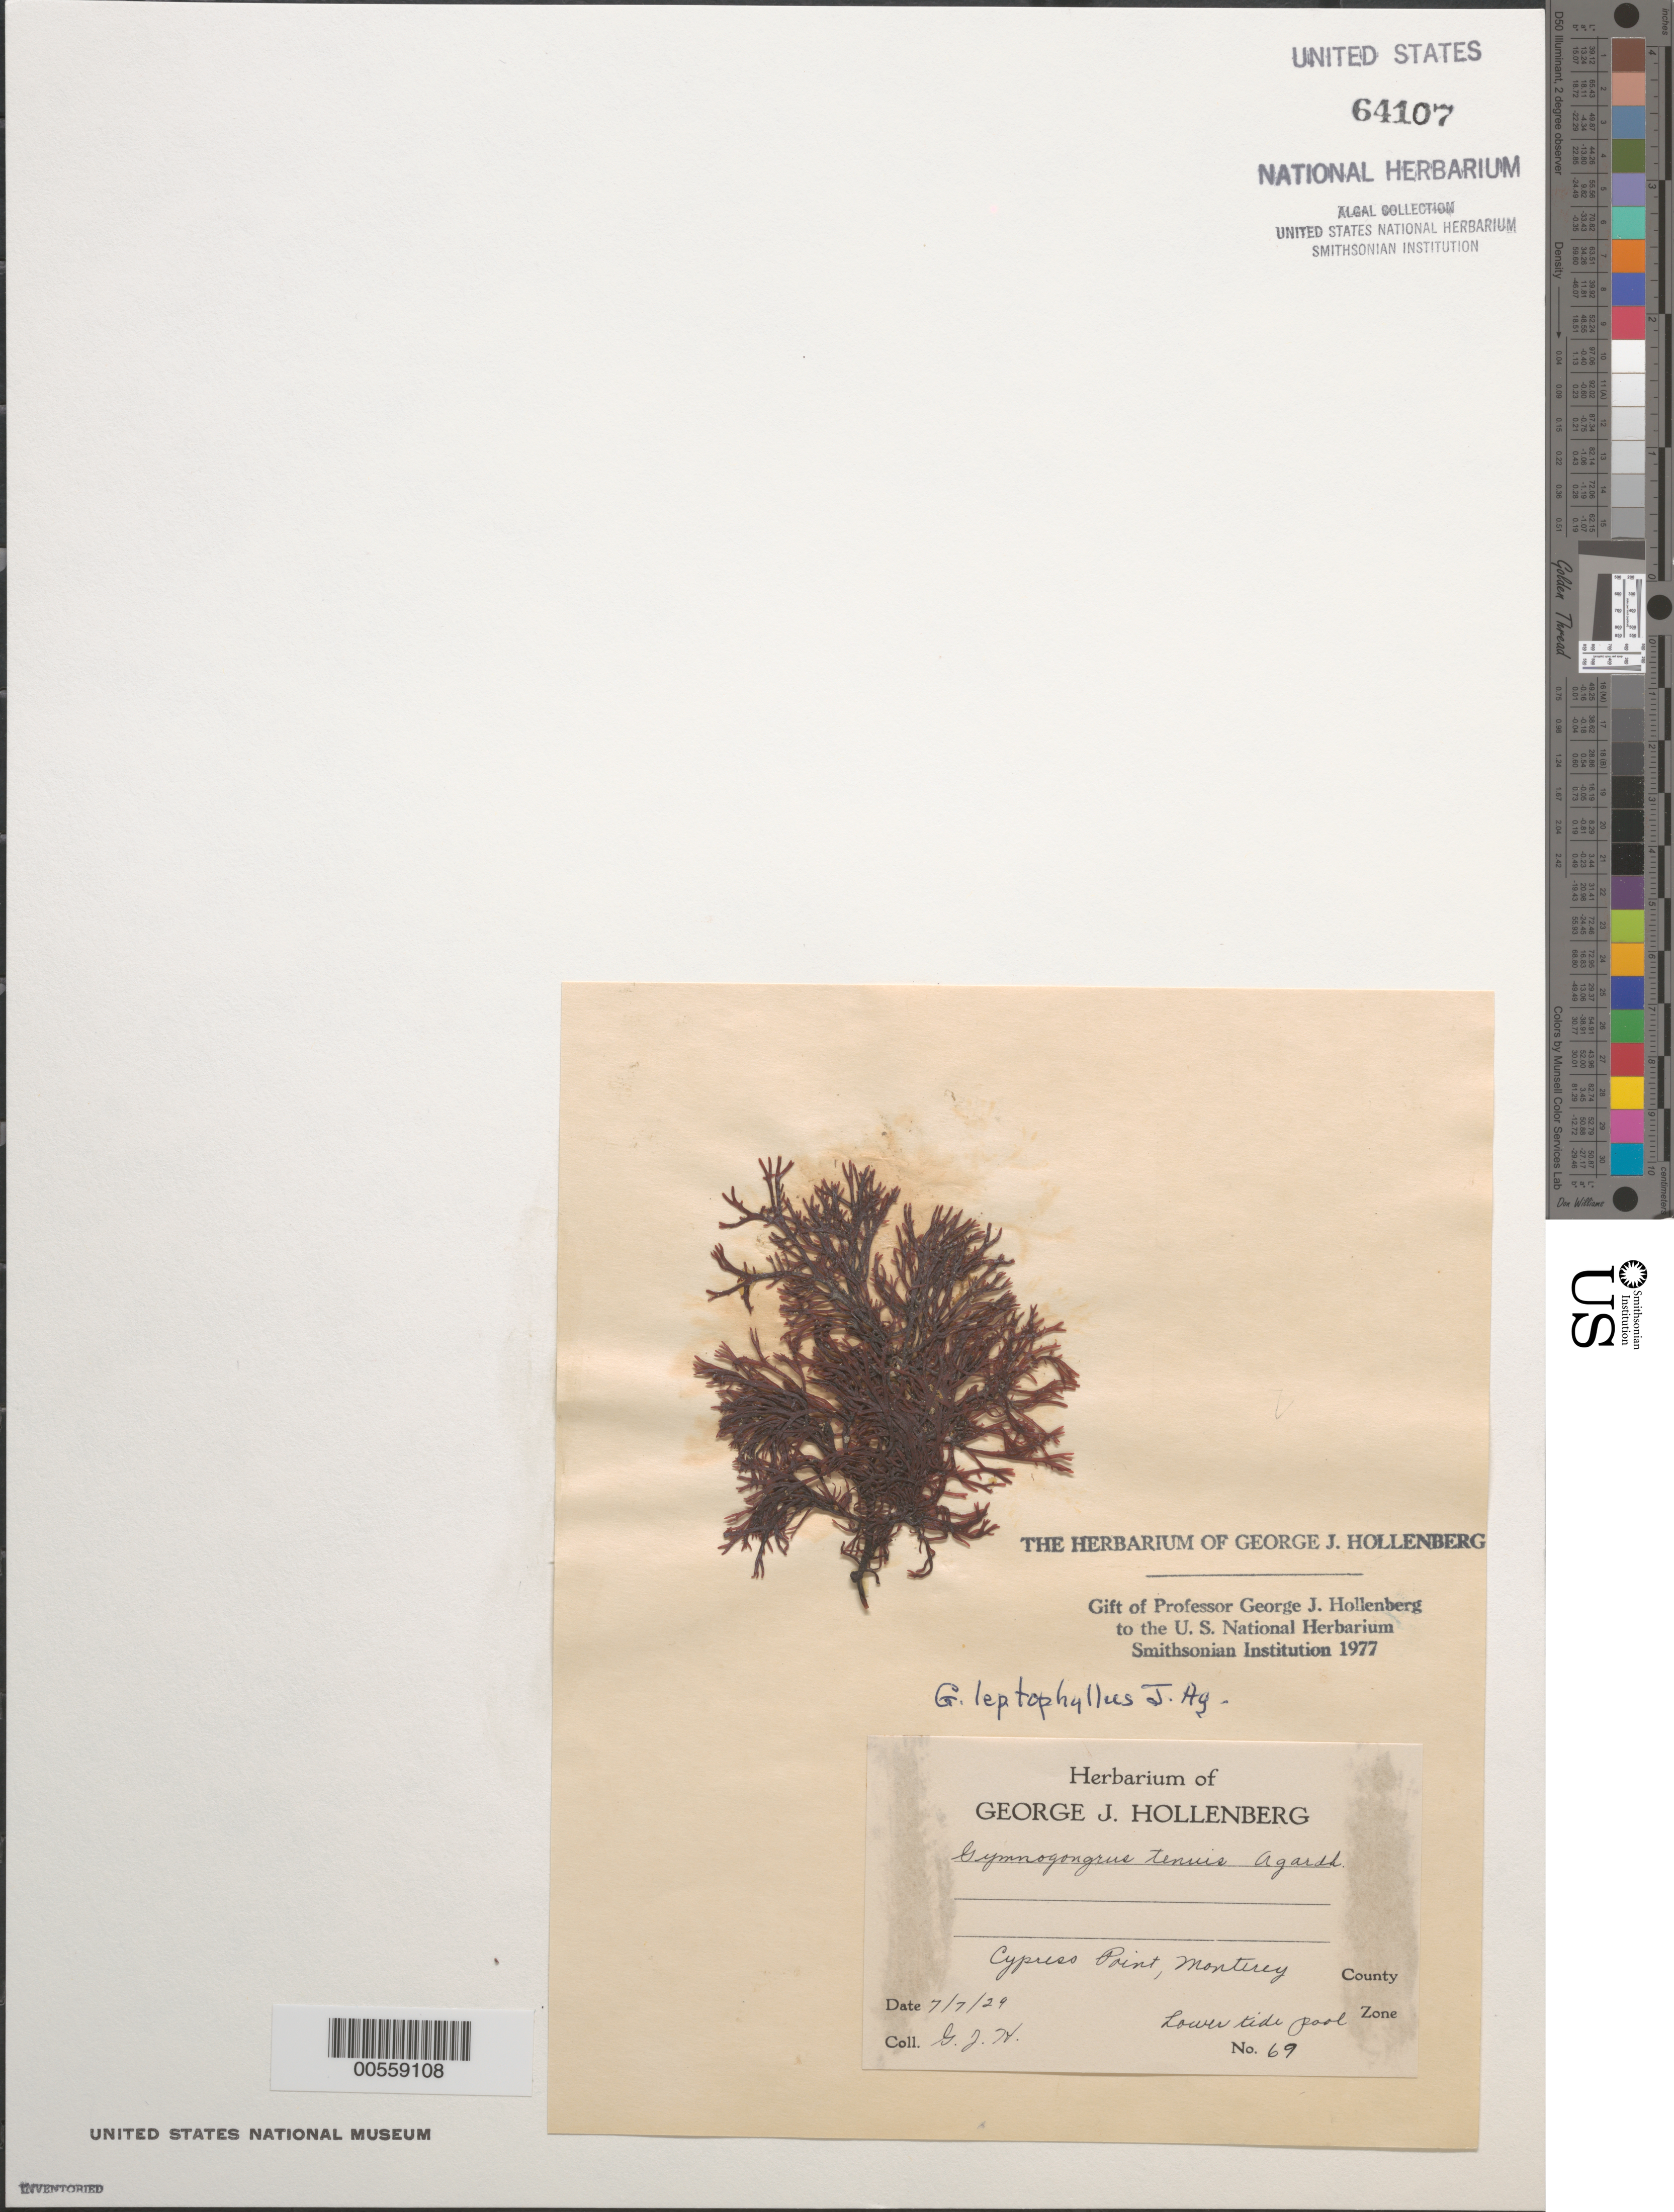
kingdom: Plantae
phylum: Rhodophyta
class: Florideophyceae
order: Gigartinales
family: Phyllophoraceae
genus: Besa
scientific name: Besa leptophylla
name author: (J. Agardh) M.S.Calderon & K.A. Miller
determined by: Algae name updating Project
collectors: G. Hollenberg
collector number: GJH 69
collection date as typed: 07 Jul 1929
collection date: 1929-07-07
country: United States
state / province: California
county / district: Monterey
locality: Cypress Point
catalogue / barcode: US 64107